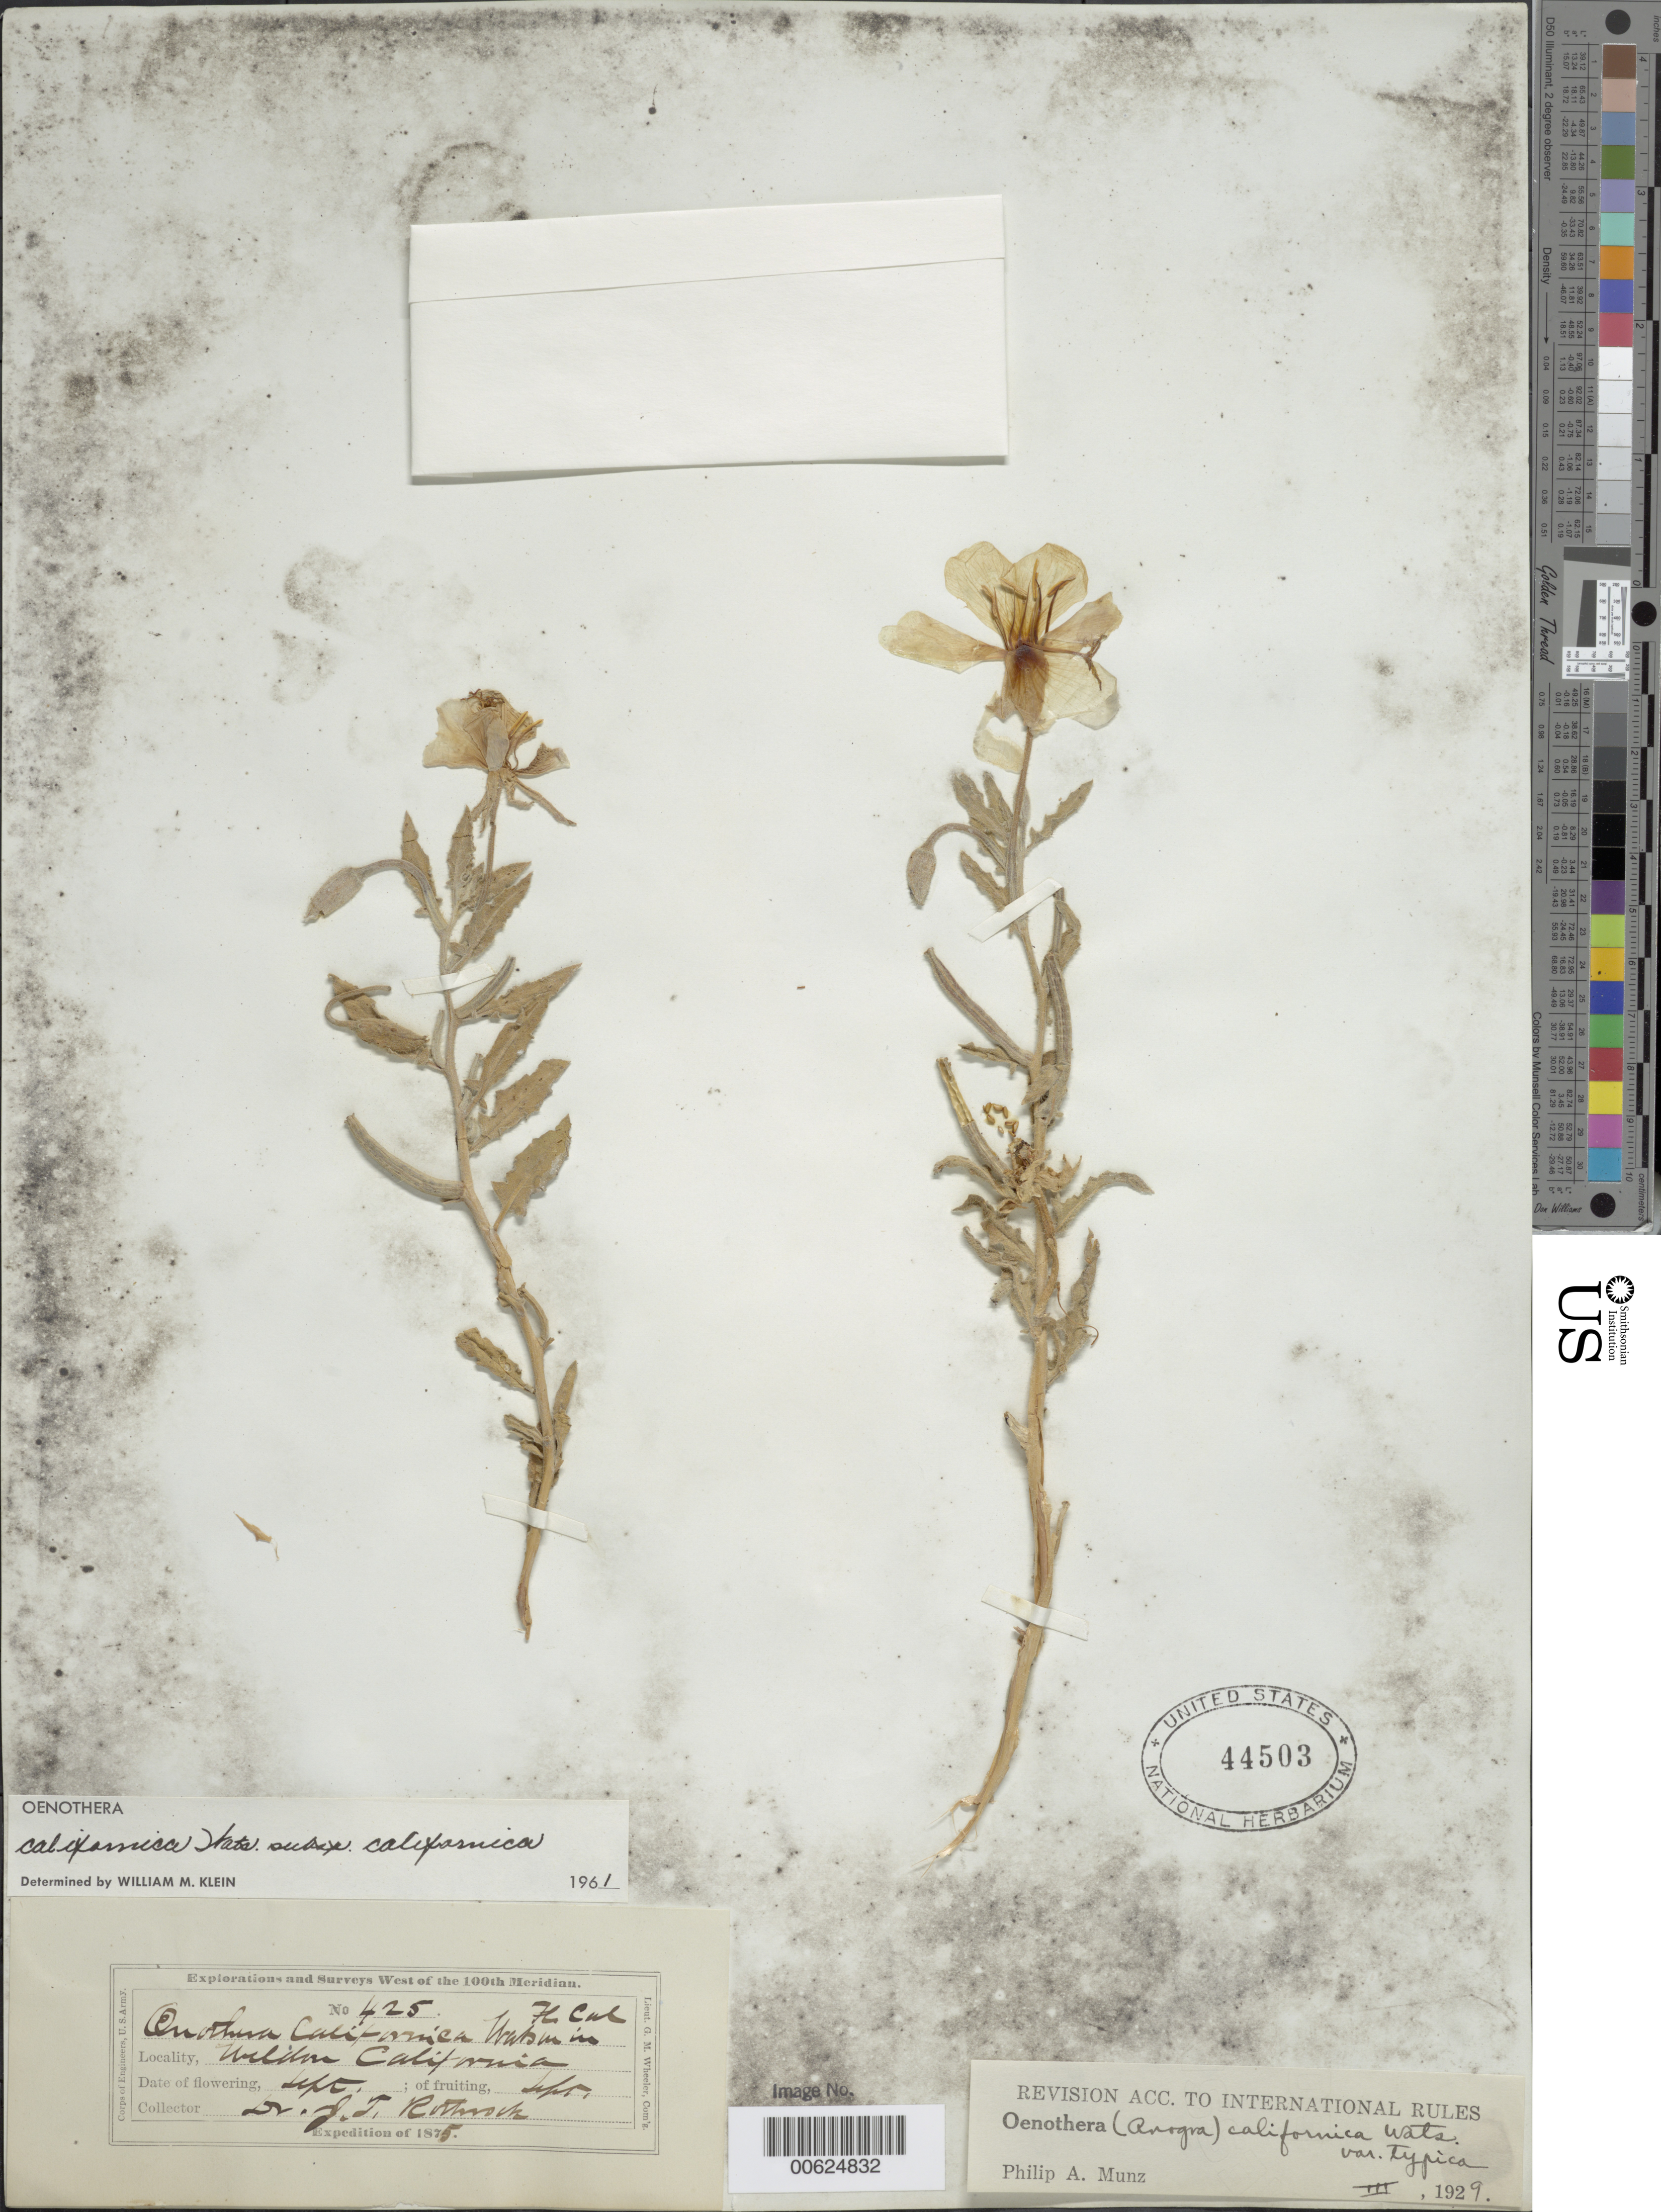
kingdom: Plantae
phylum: Tracheophyta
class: Magnoliopsida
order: Myrtales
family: Onagraceae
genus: Oenothera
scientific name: Oenothera avita subsp. californica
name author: (S. Watson) W.L. Wagner & Gandhi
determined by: Wagner, W. L., (BOT), Smithsonian Institution - National Museum of Natural History (UNITED STATES)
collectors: J. T. Rothrock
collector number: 425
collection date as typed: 1875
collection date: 1875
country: United States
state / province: California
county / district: Kern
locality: Weldon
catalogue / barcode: US 44503